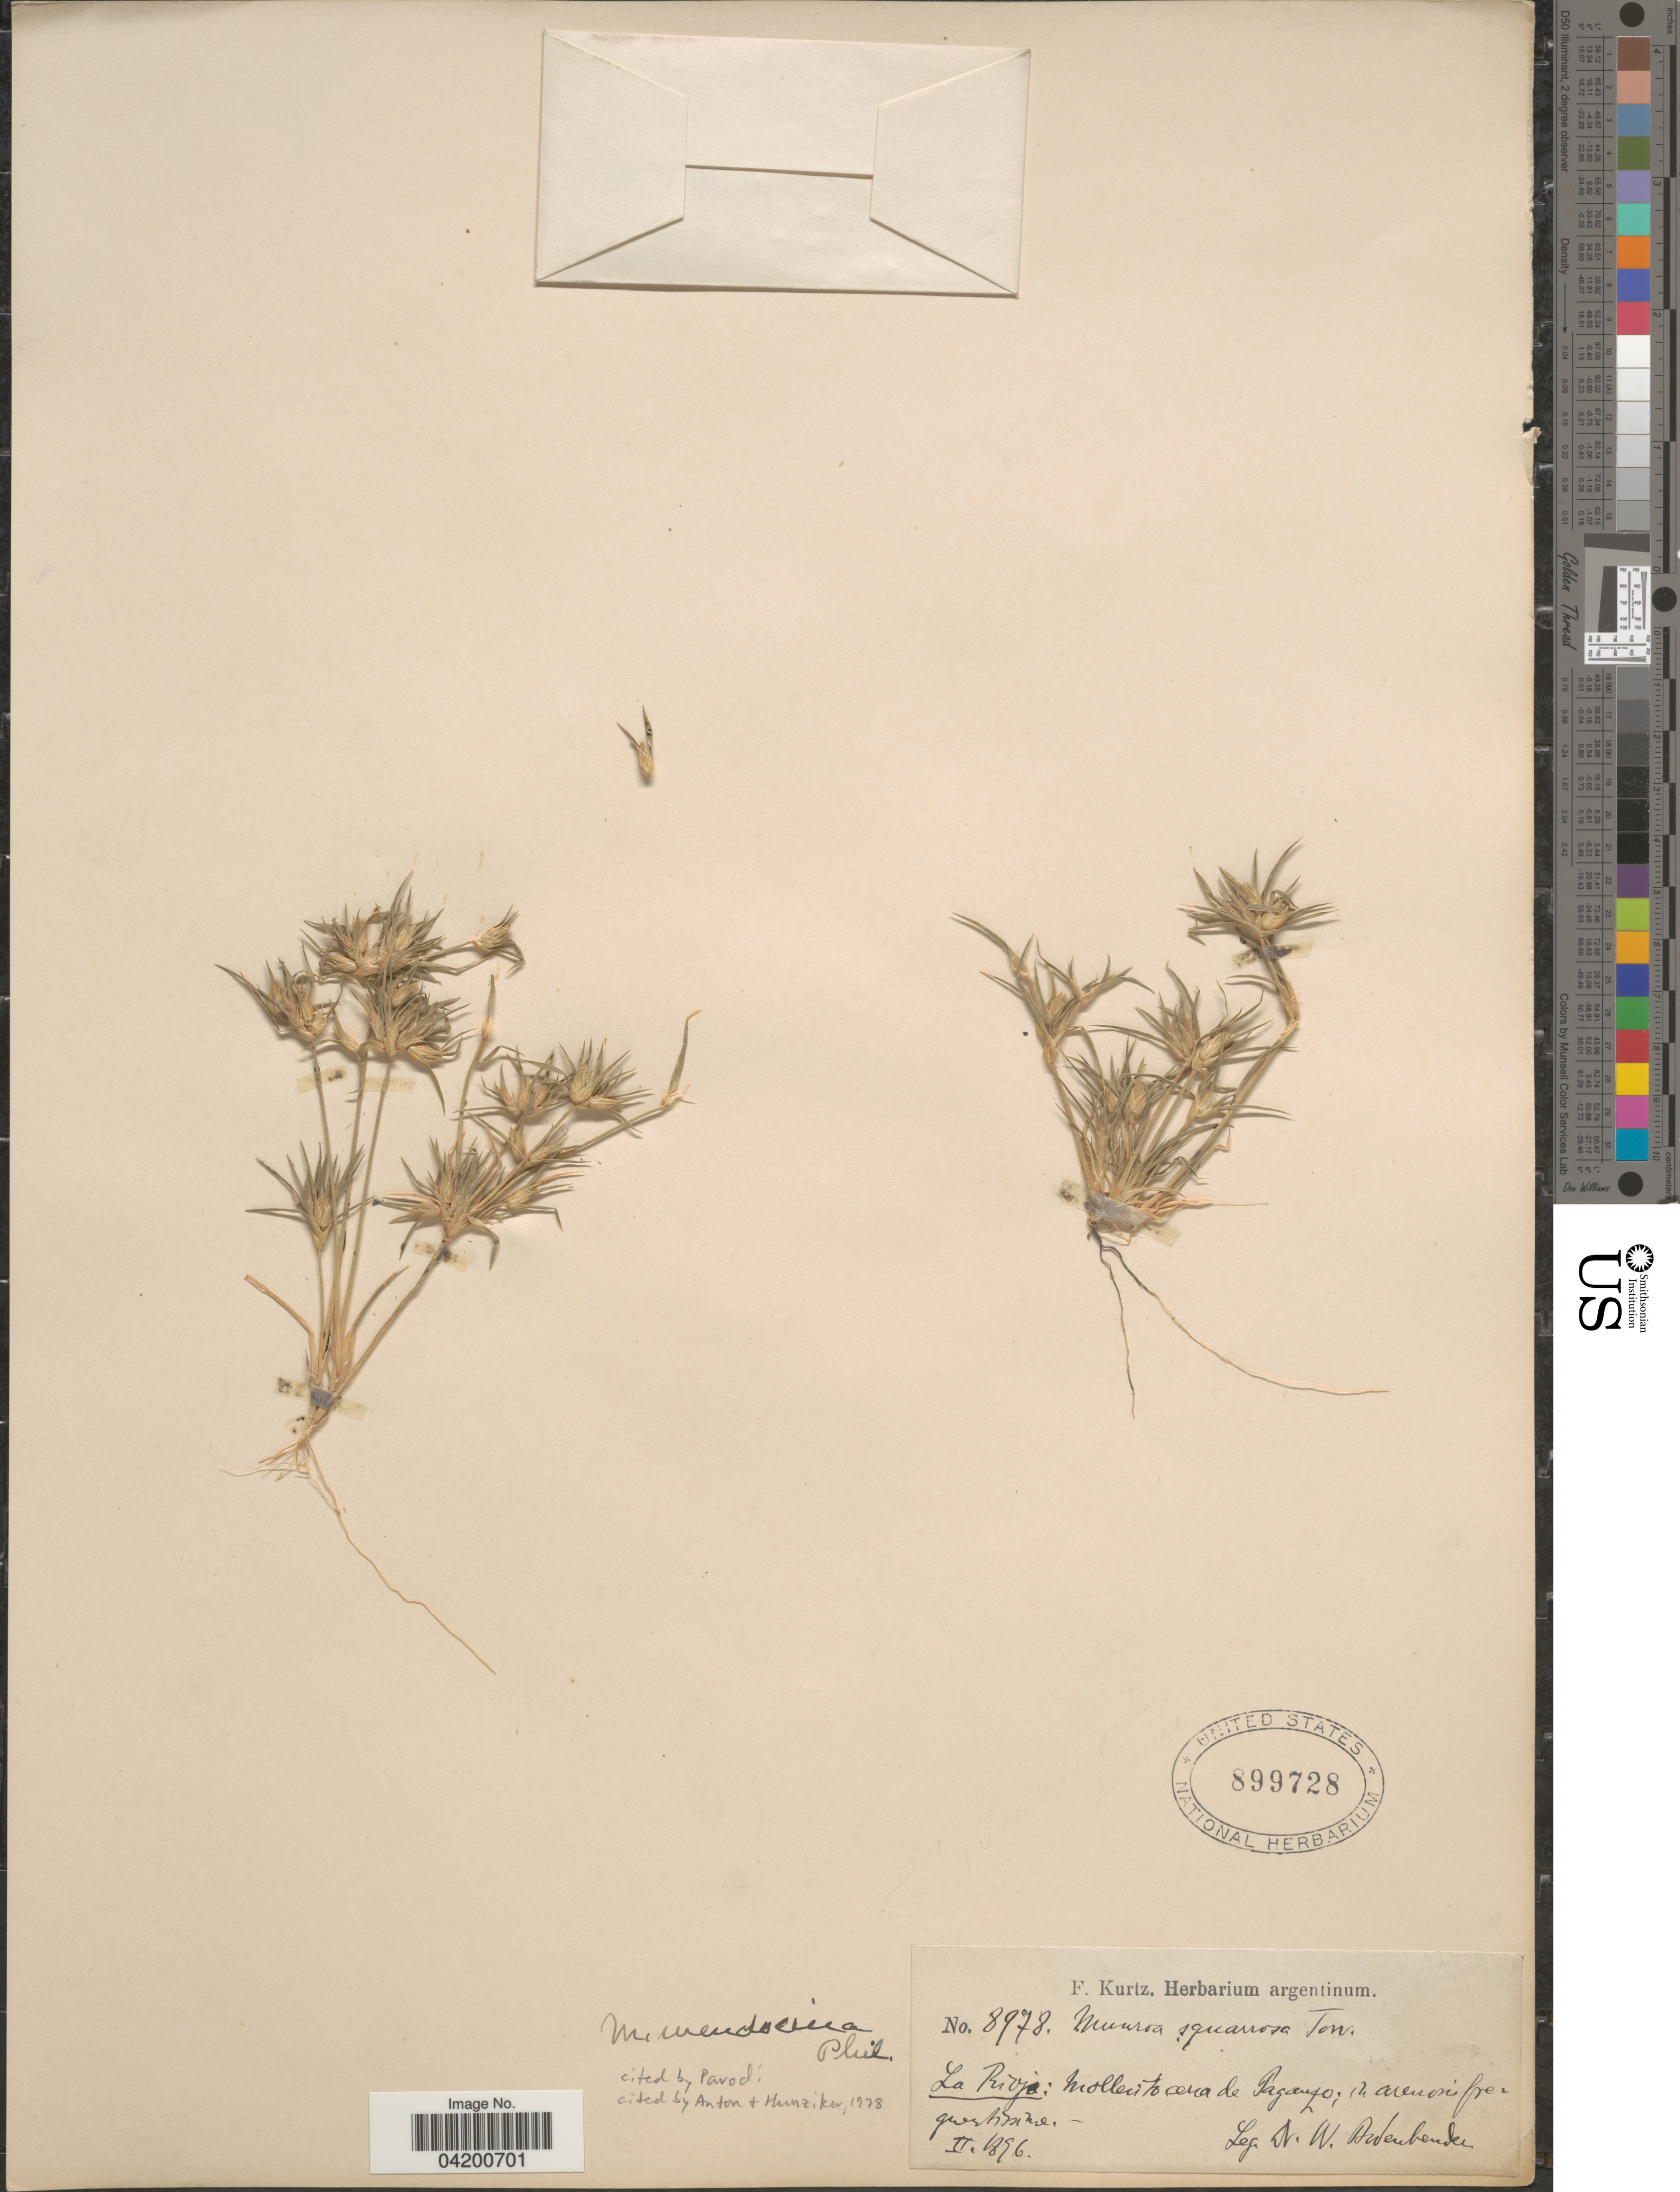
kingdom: Plantae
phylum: Tracheophyta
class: Liliopsida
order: Poales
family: Poaceae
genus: Munroa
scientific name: Munroa mendocina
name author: Phil.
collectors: W. Bodenbender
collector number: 8978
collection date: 1896-02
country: Argentina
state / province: La Rioja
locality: Mollecito cerca de Paganzo.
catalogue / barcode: US 899728